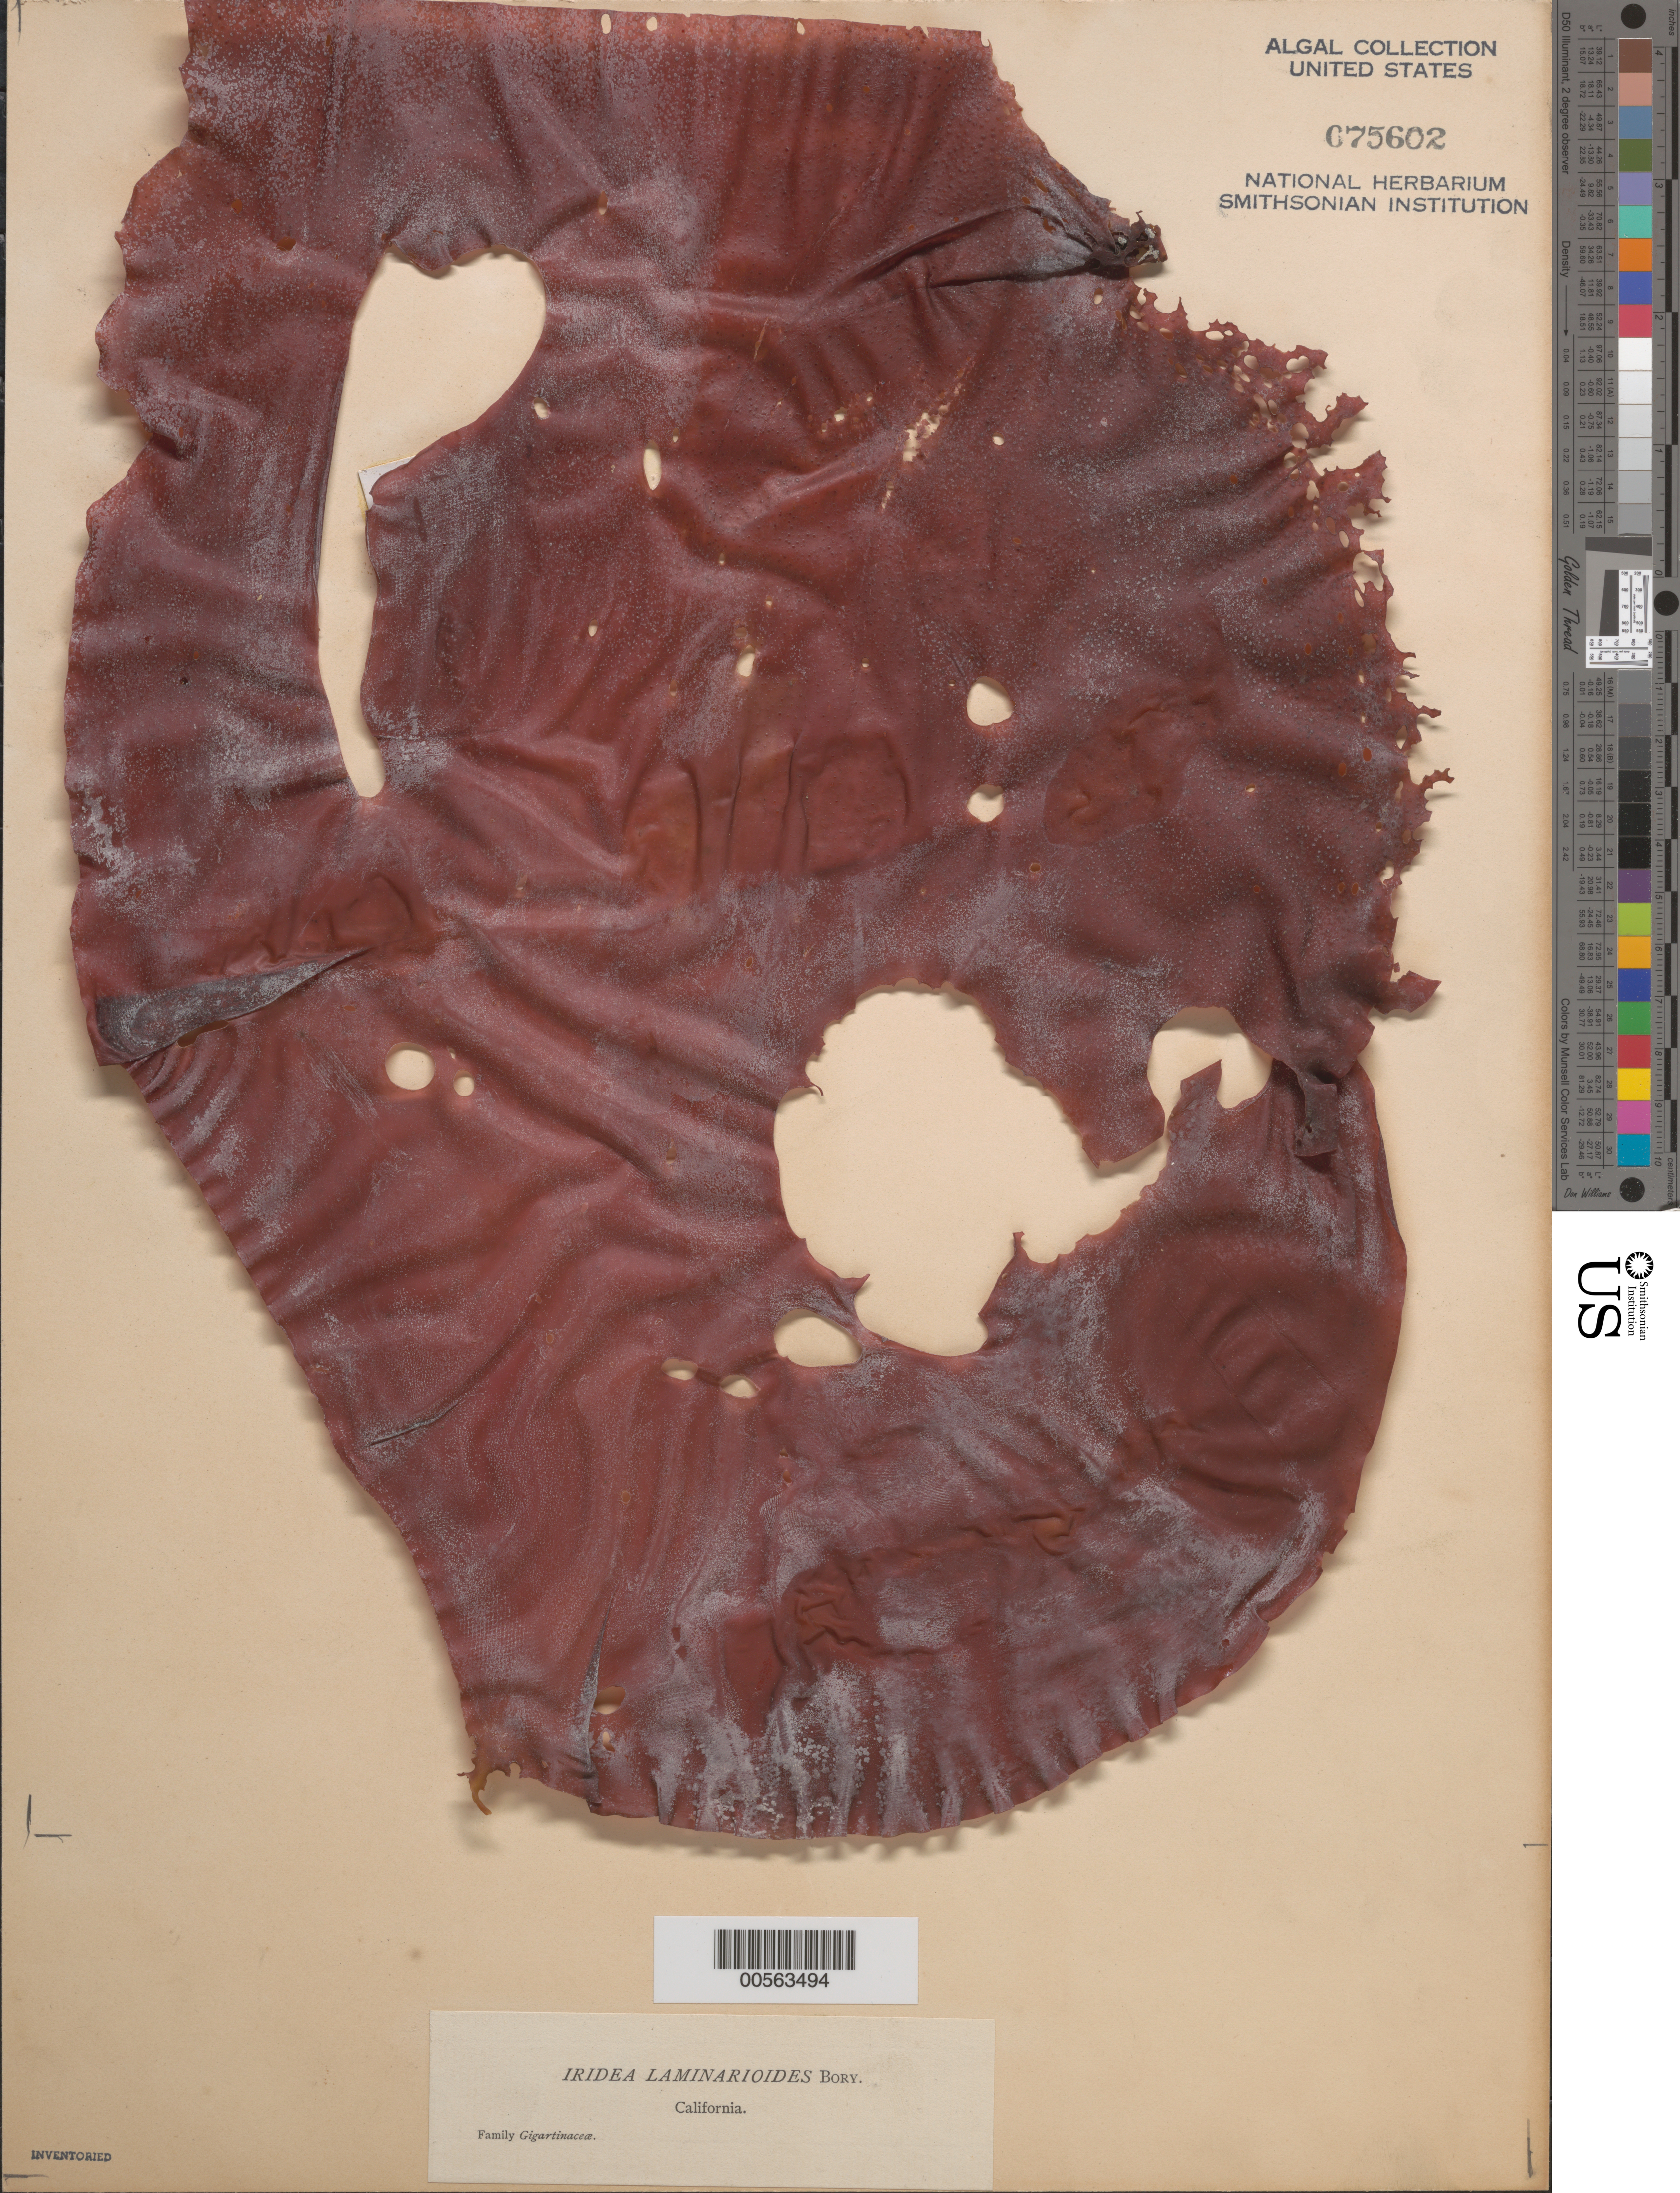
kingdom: Plantae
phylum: Rhodophyta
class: Florideophyceae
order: Gigartinales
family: Gigartinaceae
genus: Mazzaella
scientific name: Mazzaella laminarioides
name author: (Bory) Fredericq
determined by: Algae name updating Project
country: United States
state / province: California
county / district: San Diego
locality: False Bay, San Diego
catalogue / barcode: US 75602